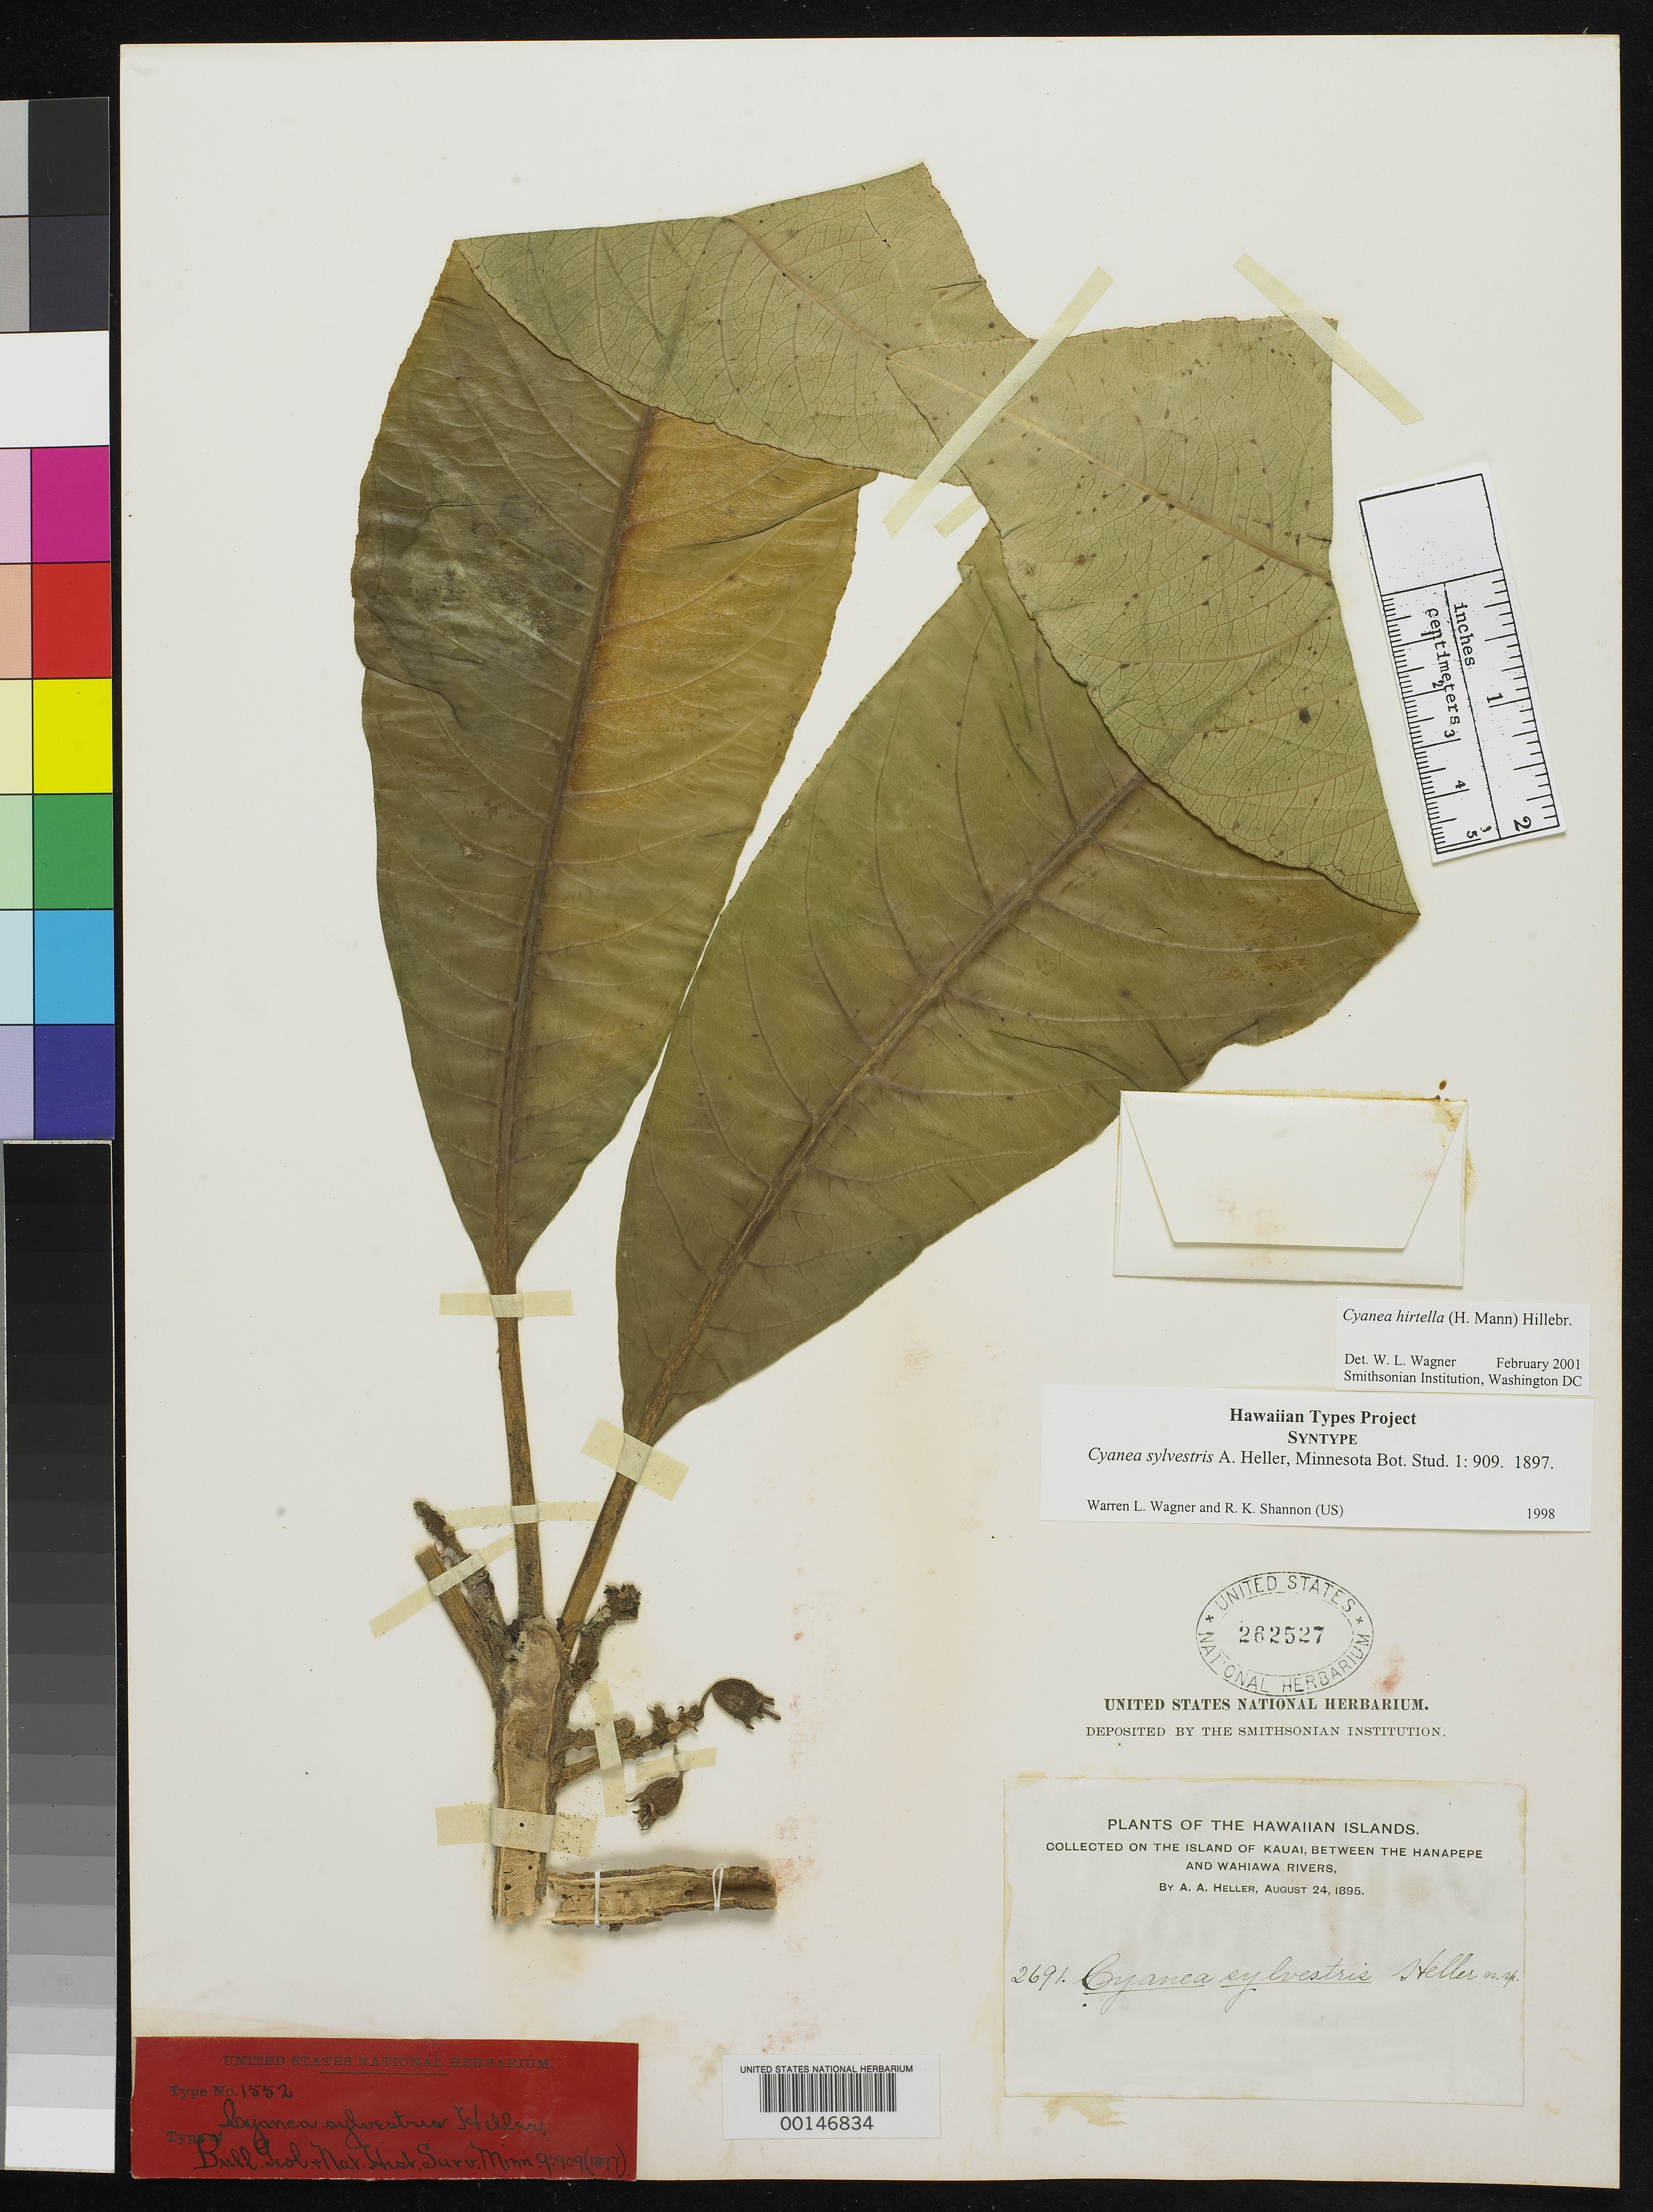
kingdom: Plantae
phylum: Tracheophyta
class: Magnoliopsida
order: Asterales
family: Campanulaceae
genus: Cyanea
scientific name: Cyanea sylvestris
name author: A. Heller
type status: Syntype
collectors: A. A. Heller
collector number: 2691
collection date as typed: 24 Aug 1895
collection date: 1895-08-24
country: United States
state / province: Hawaii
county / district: Kauai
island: Kaua'i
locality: Kauai, near Wahiawa River.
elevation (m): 762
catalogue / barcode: US 262527